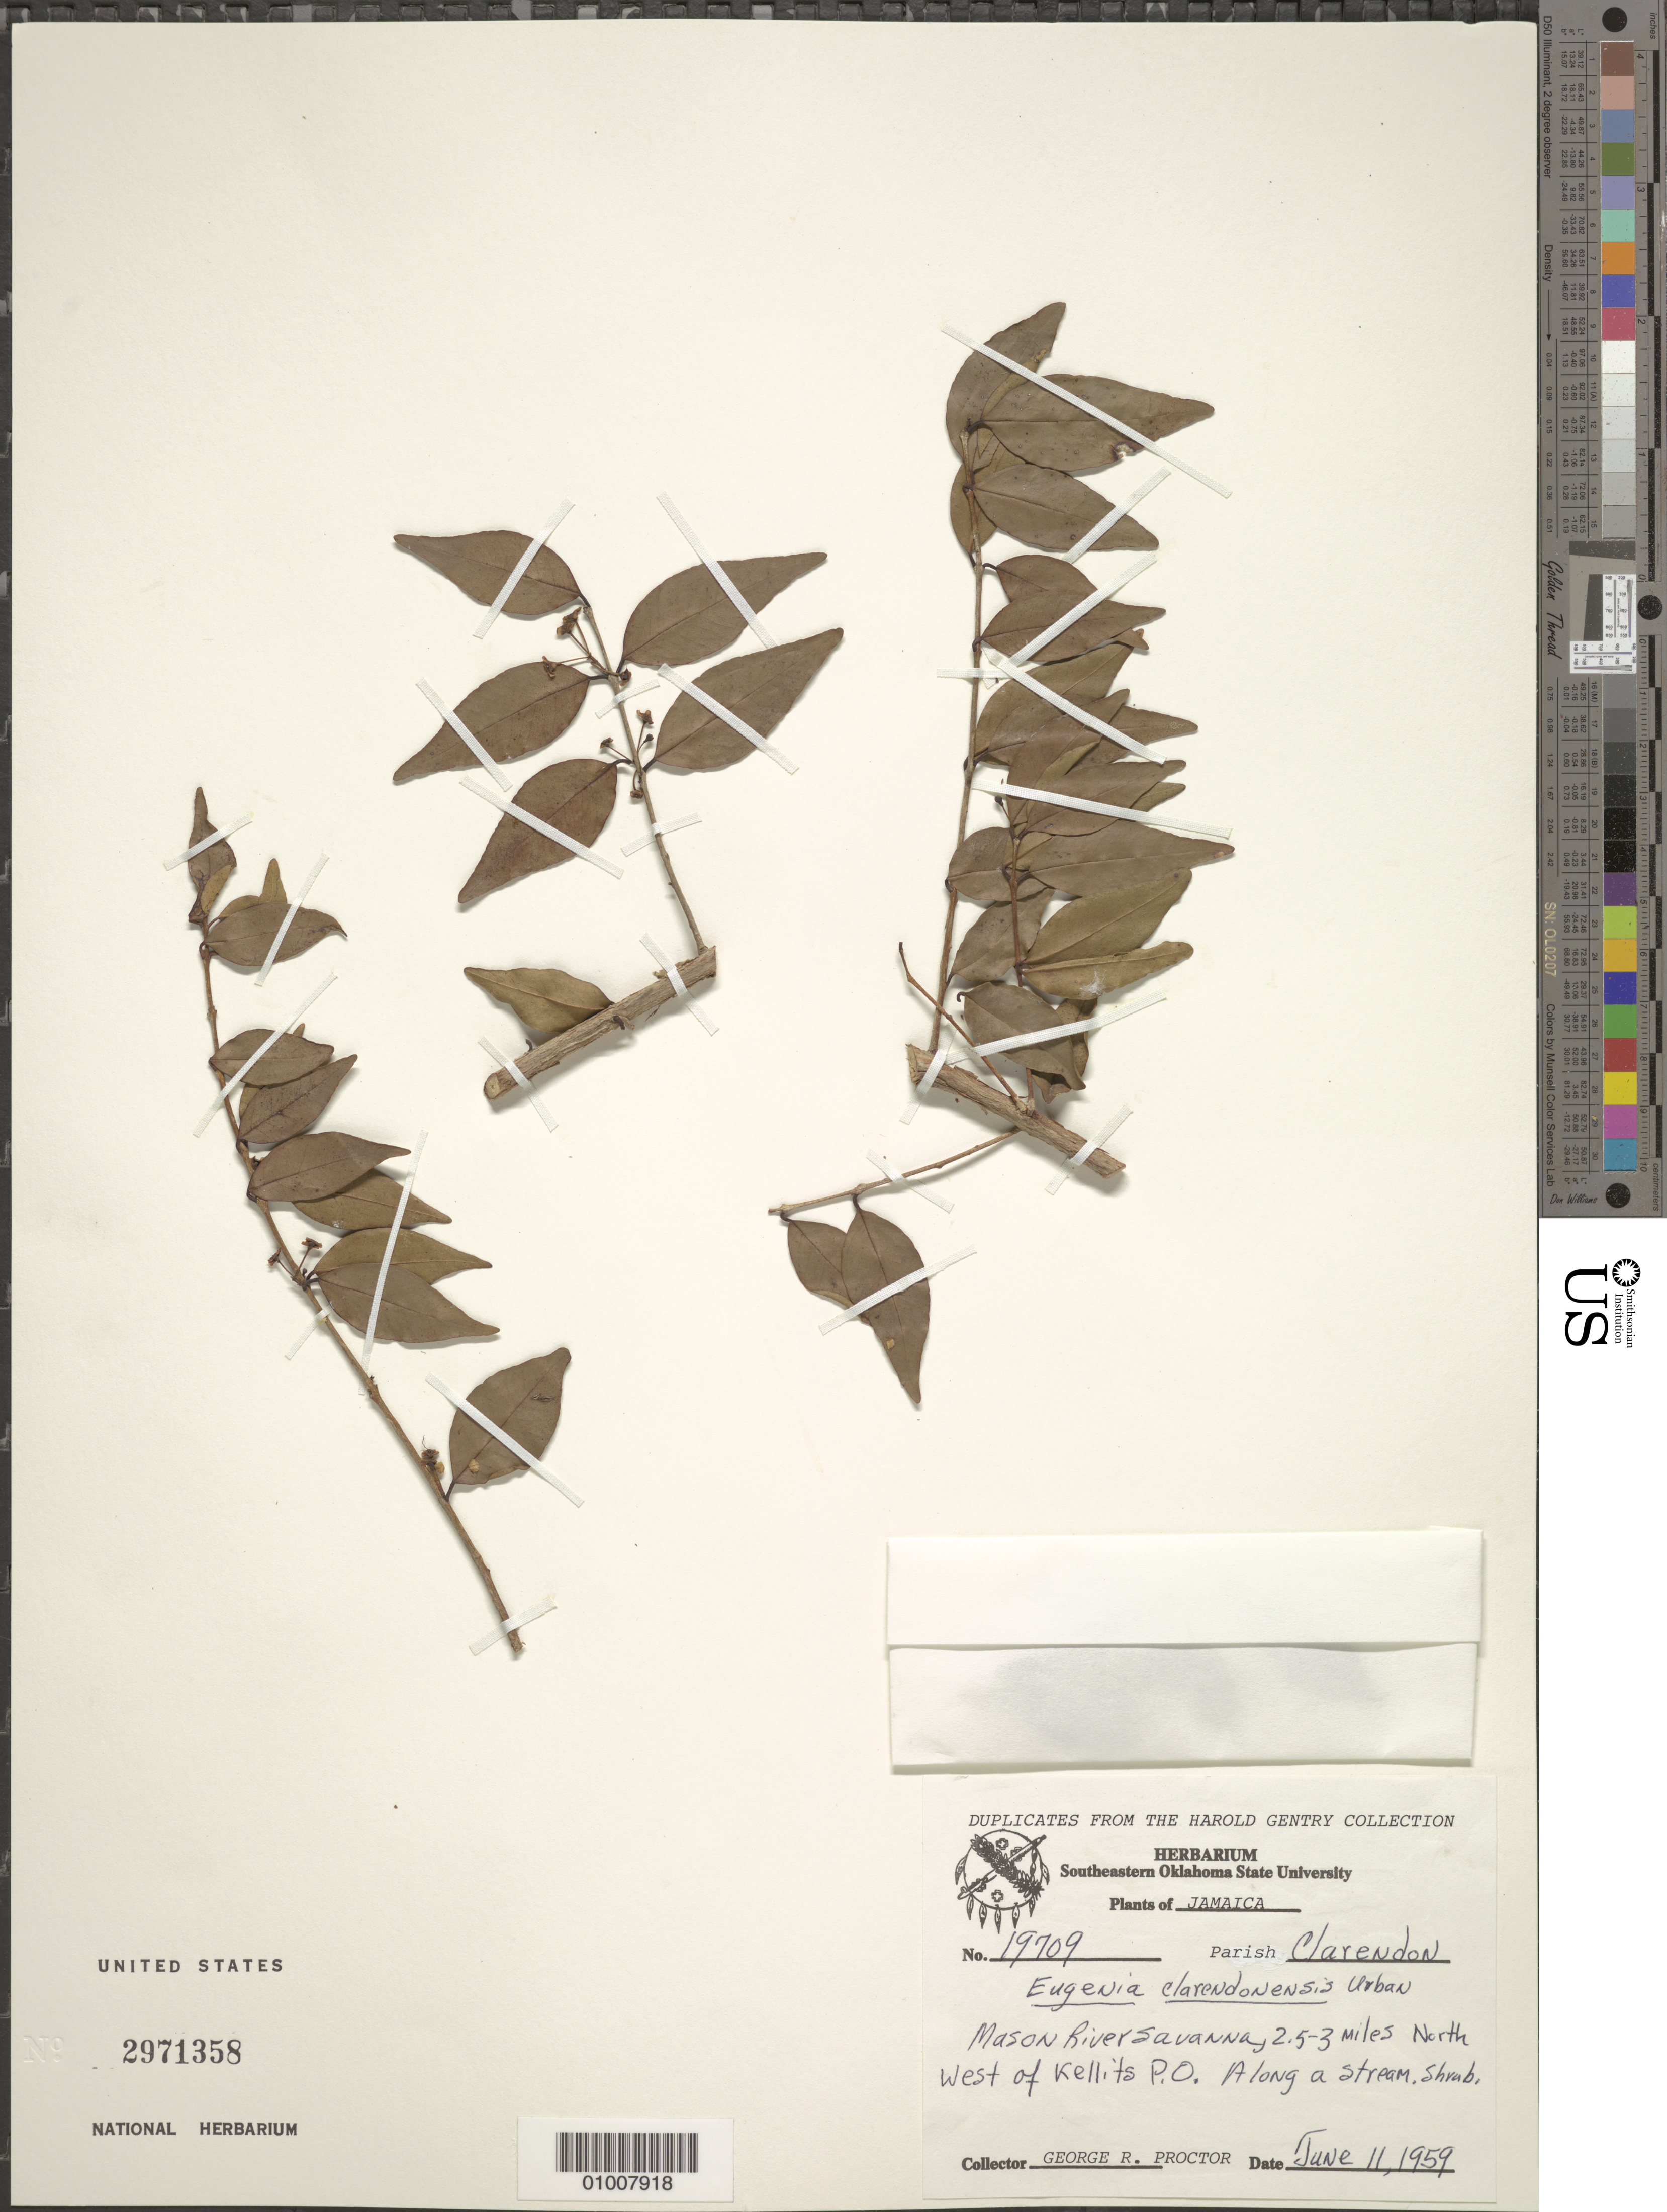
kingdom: Plantae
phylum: Tracheophyta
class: Magnoliopsida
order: Myrtales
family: Myrtaceae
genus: Eugenia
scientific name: Eugenia clarendonensis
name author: Urb.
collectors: G. R. Proctor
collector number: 19709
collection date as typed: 11 Jun 1959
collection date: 1959-06-11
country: Jamaica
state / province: Clarendon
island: Jamaica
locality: Mason River Savanna, 2.5-3.0 miles northwest of Kellits P.O.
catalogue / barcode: US 2971358